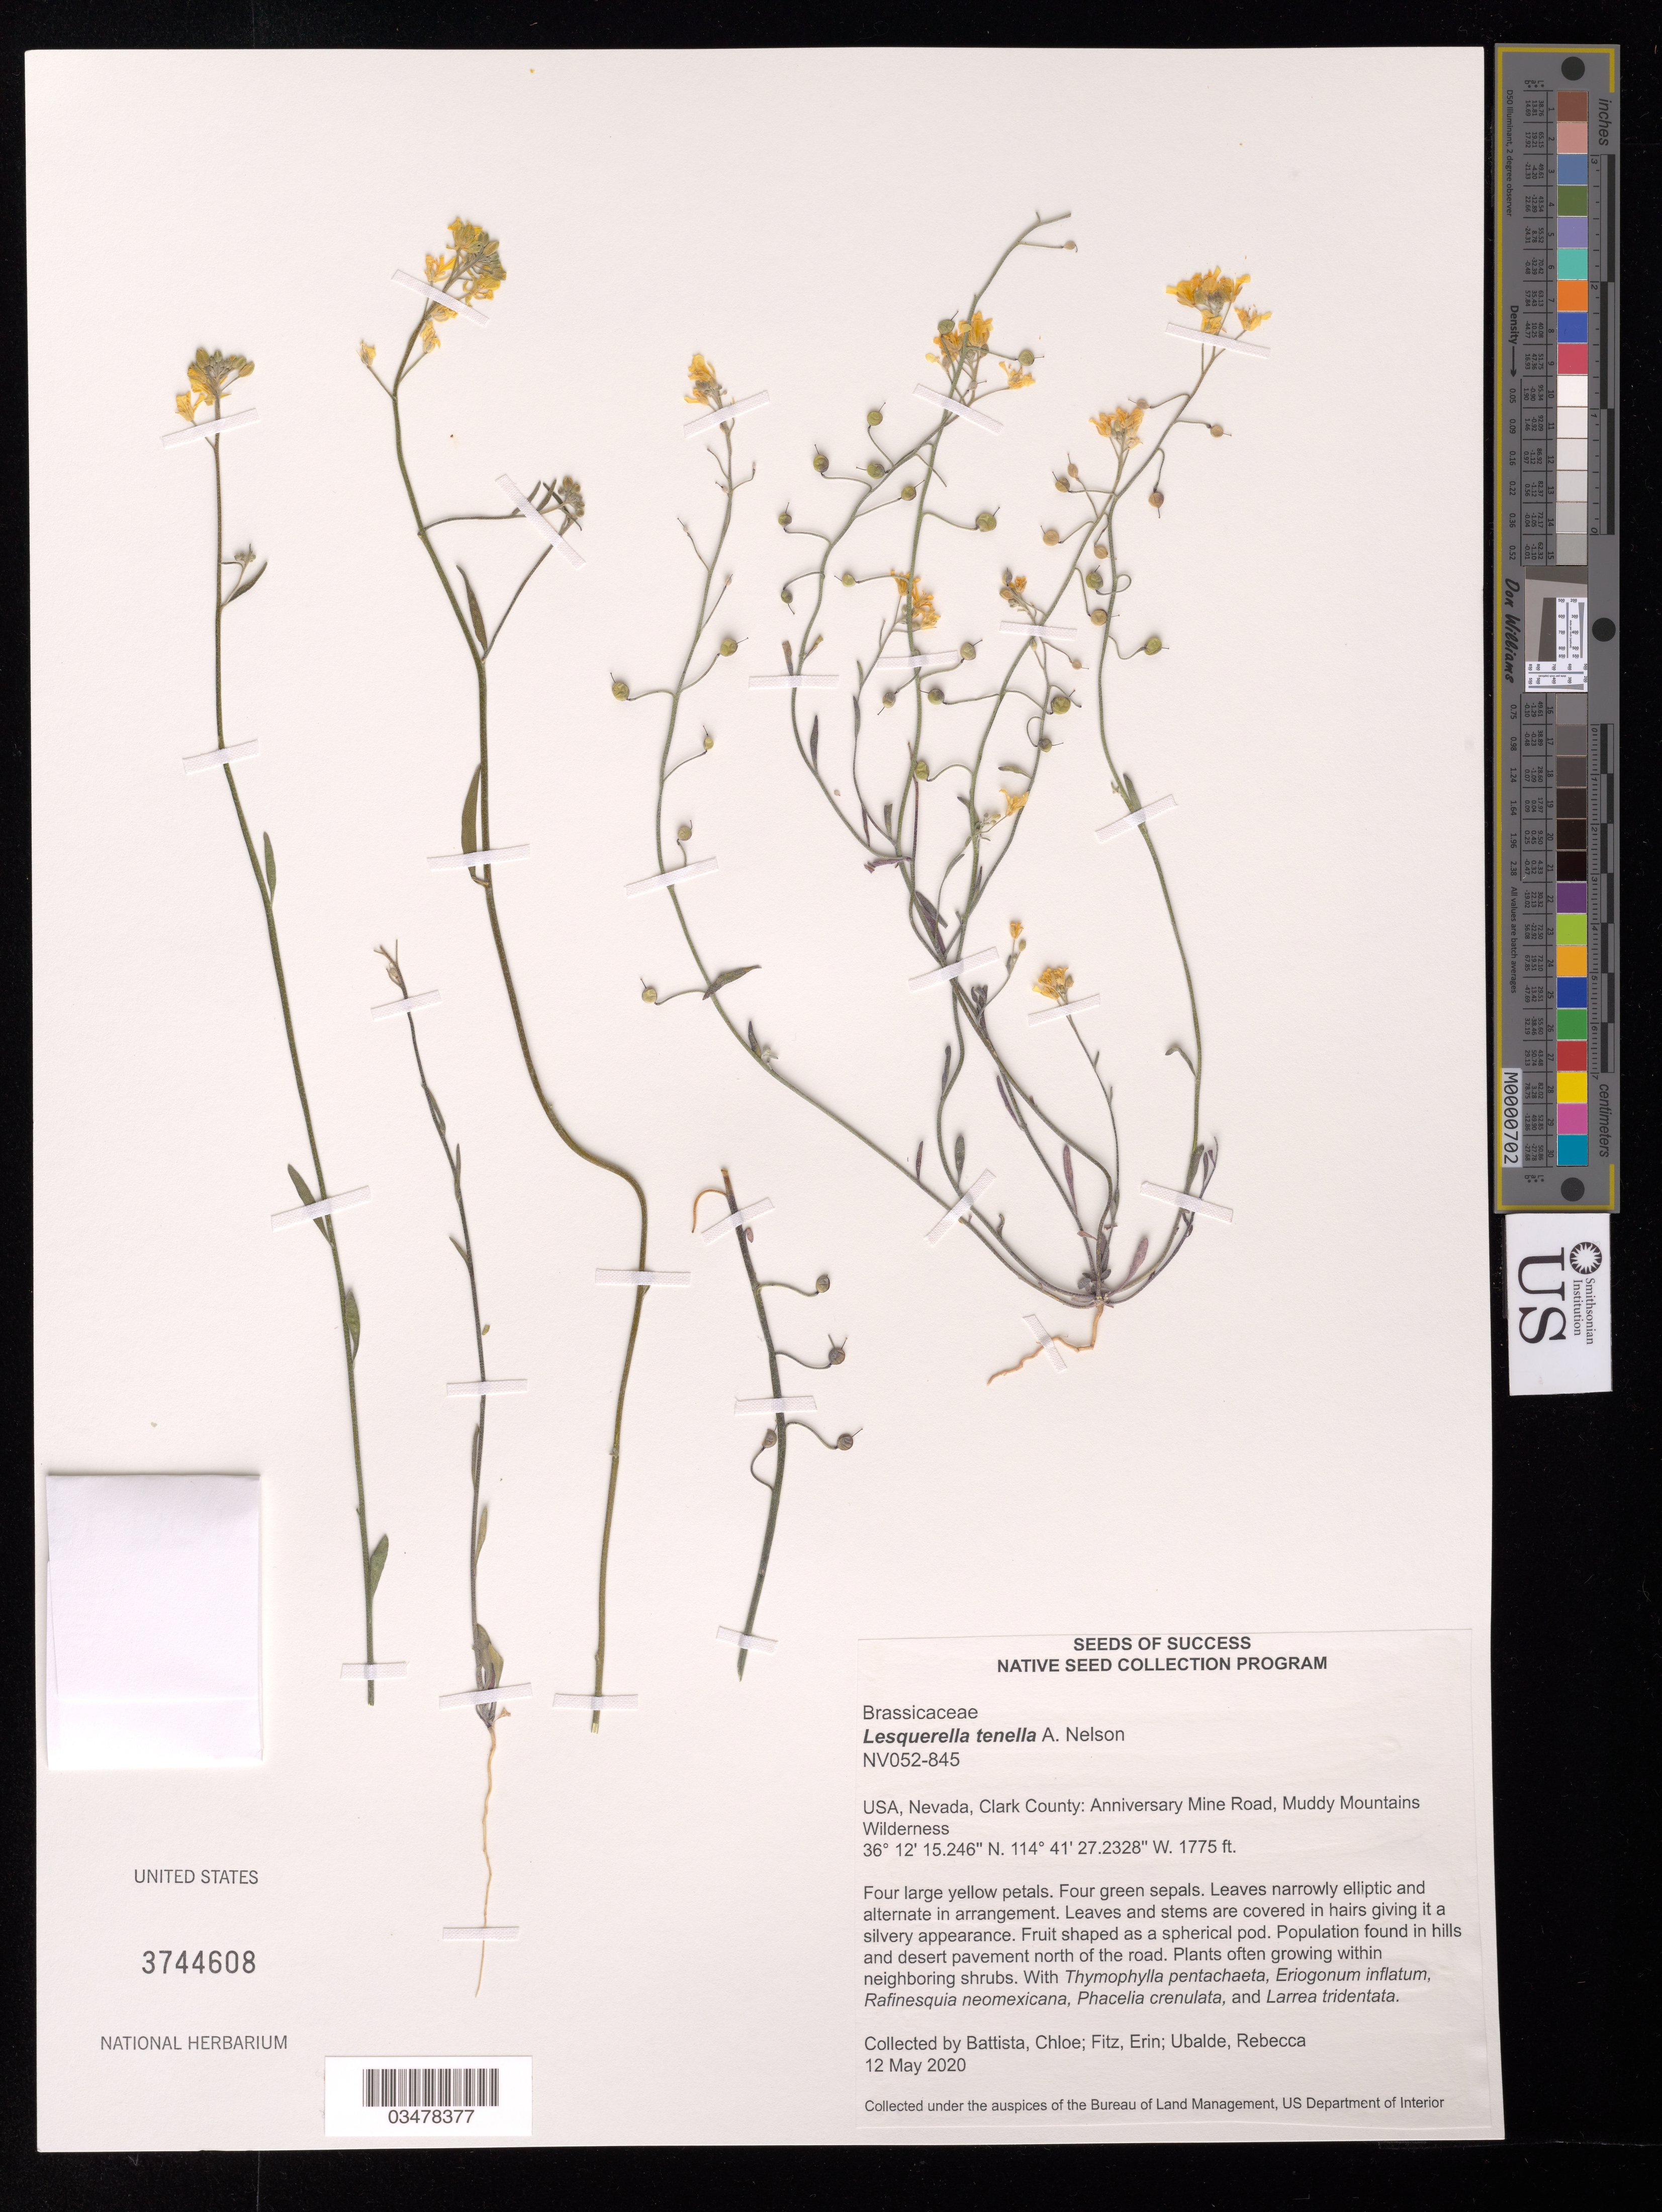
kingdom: Plantae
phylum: Tracheophyta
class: Magnoliopsida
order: Brassicales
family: Brassicaceae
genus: Lesquerella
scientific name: Lesquerella tenella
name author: A. Nelson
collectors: C. Battista, E. Fitz & R. Ubalde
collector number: NV052-845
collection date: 2020-05-12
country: United States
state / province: Nevada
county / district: Clark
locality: Anniversary Mine Road, Muddy Mountains Wilderness.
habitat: With Eriogonum inflatum, Phacelia crenulata, Larrea tridentata.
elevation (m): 541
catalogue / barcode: US 3744608